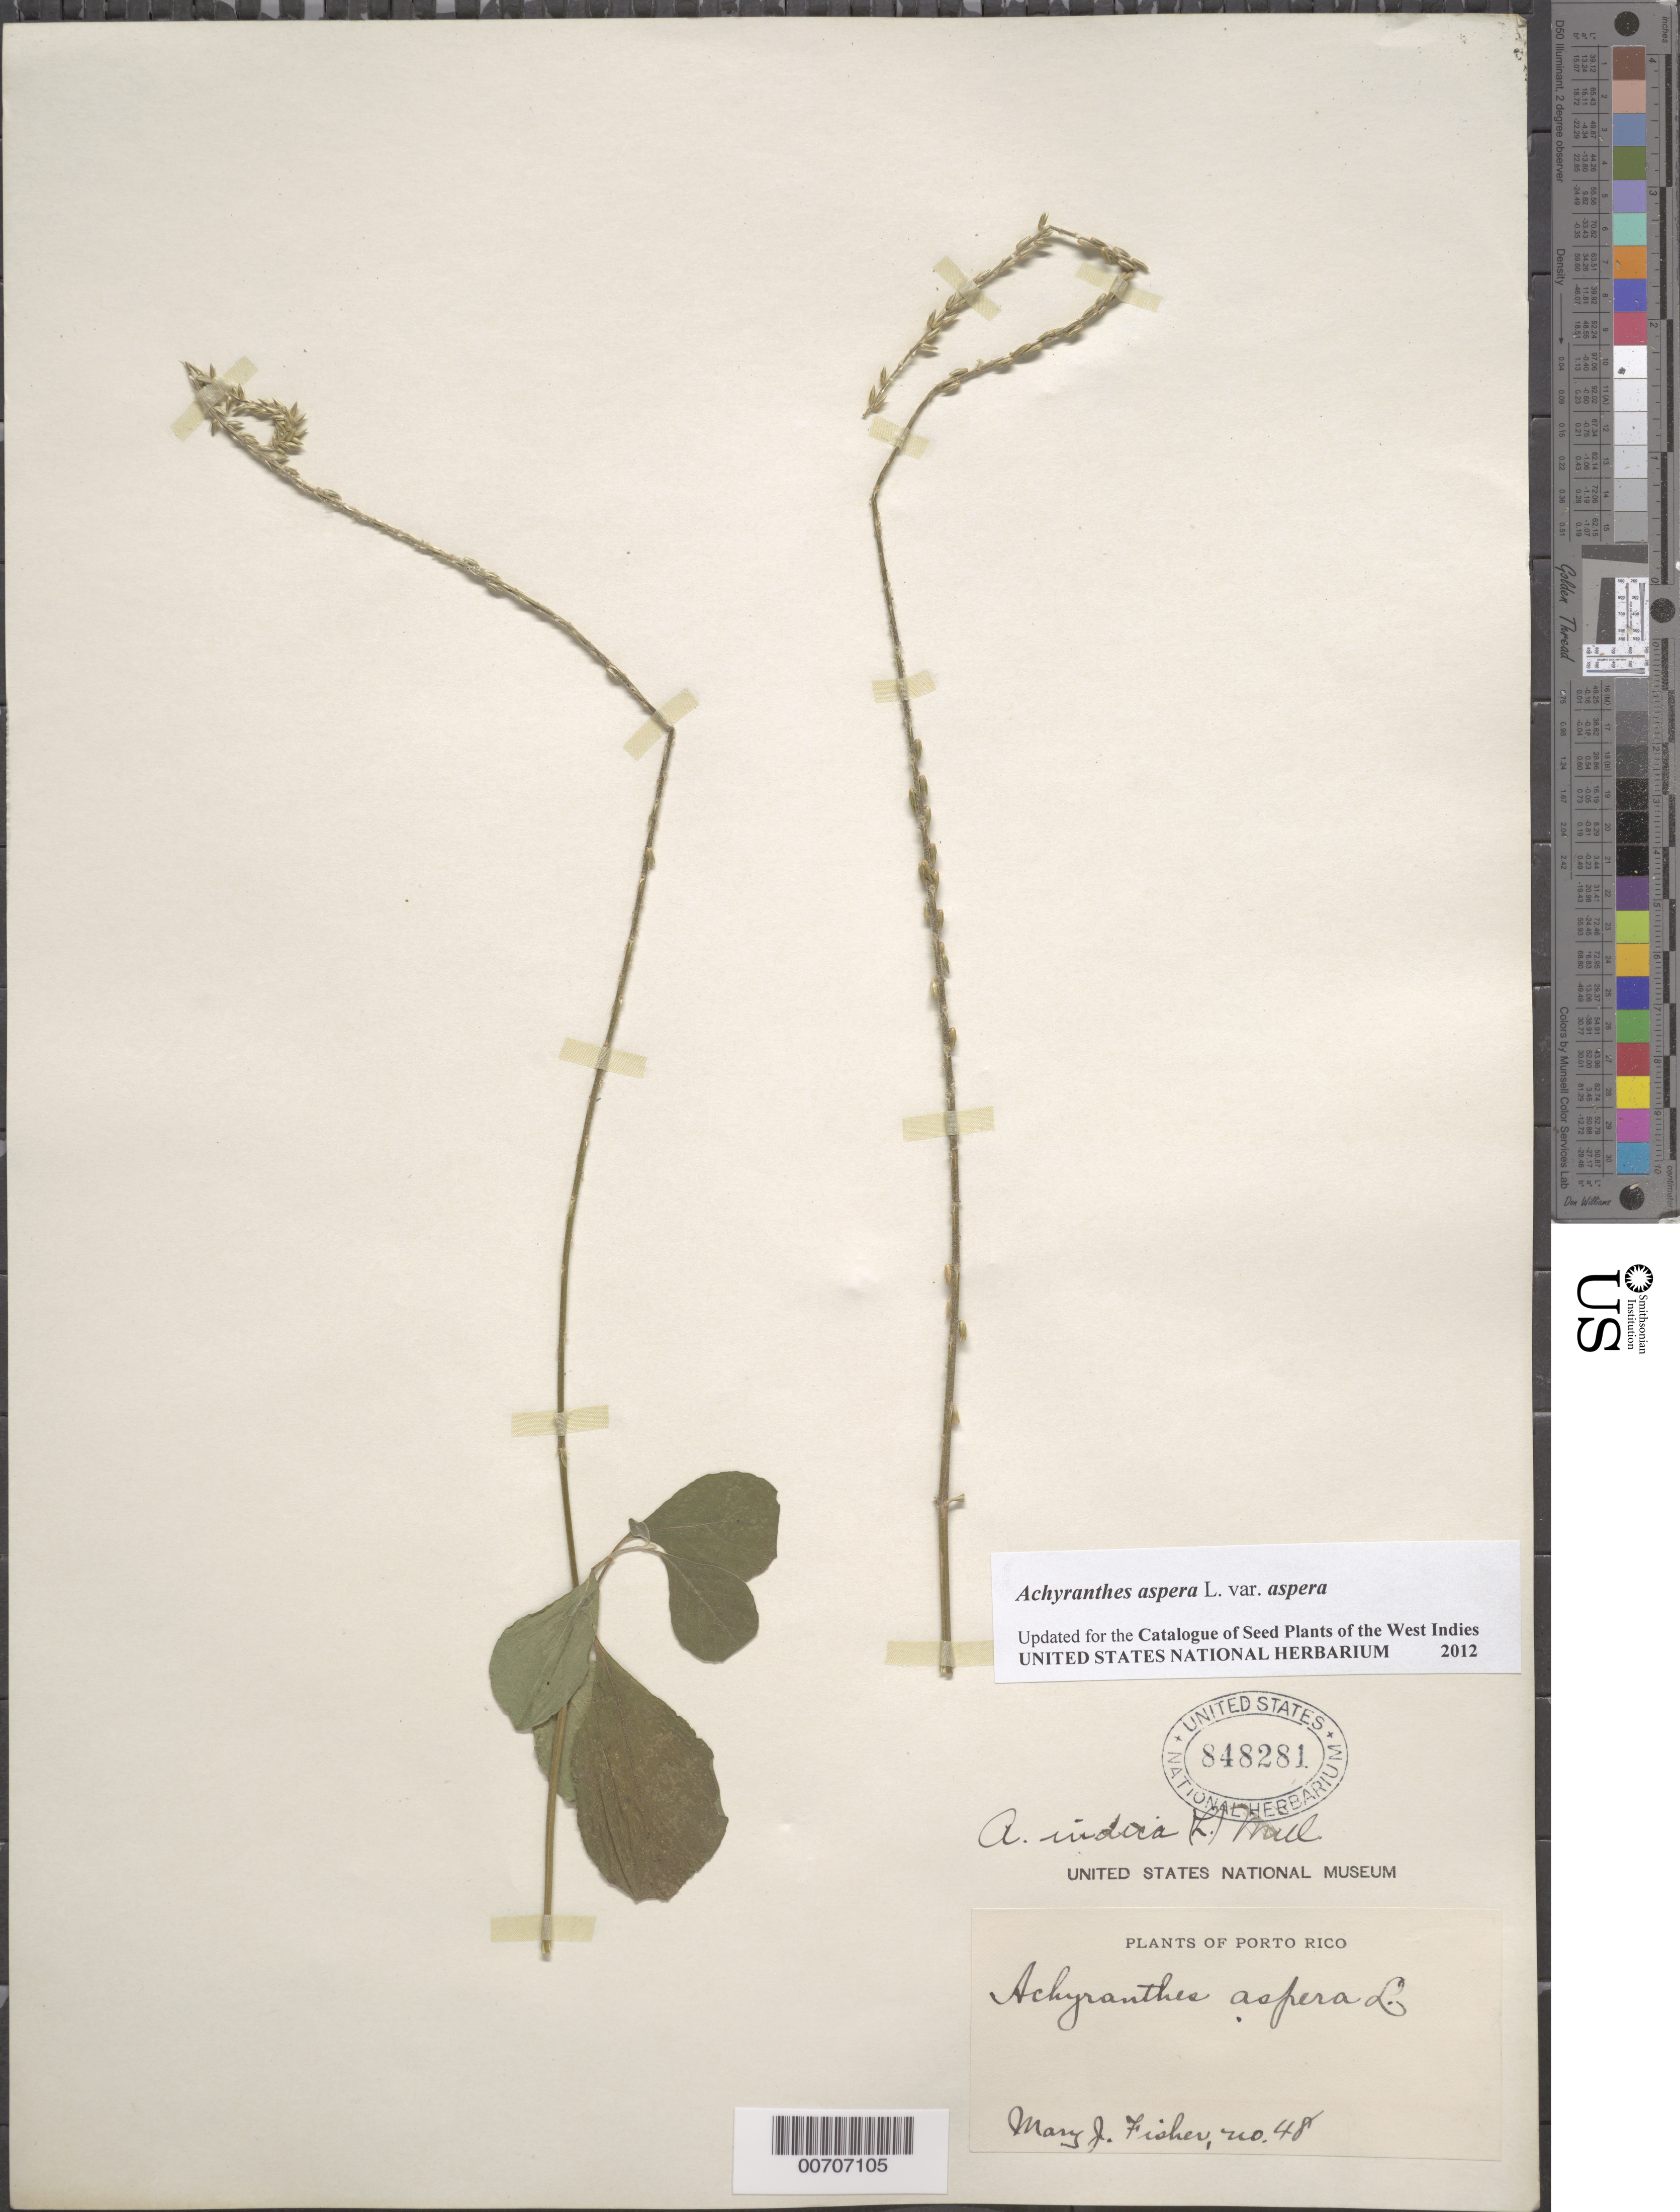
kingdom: Plantae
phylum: Tracheophyta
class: Magnoliopsida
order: Caryophyllales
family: Amaranthaceae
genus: Achyranthes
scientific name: Achyranthes aspera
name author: L.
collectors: M. J. Fisher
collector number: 48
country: Puerto Rico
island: Greater Antilles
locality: Sierra de Naguabo ad Rio Blanco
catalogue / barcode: US 848281